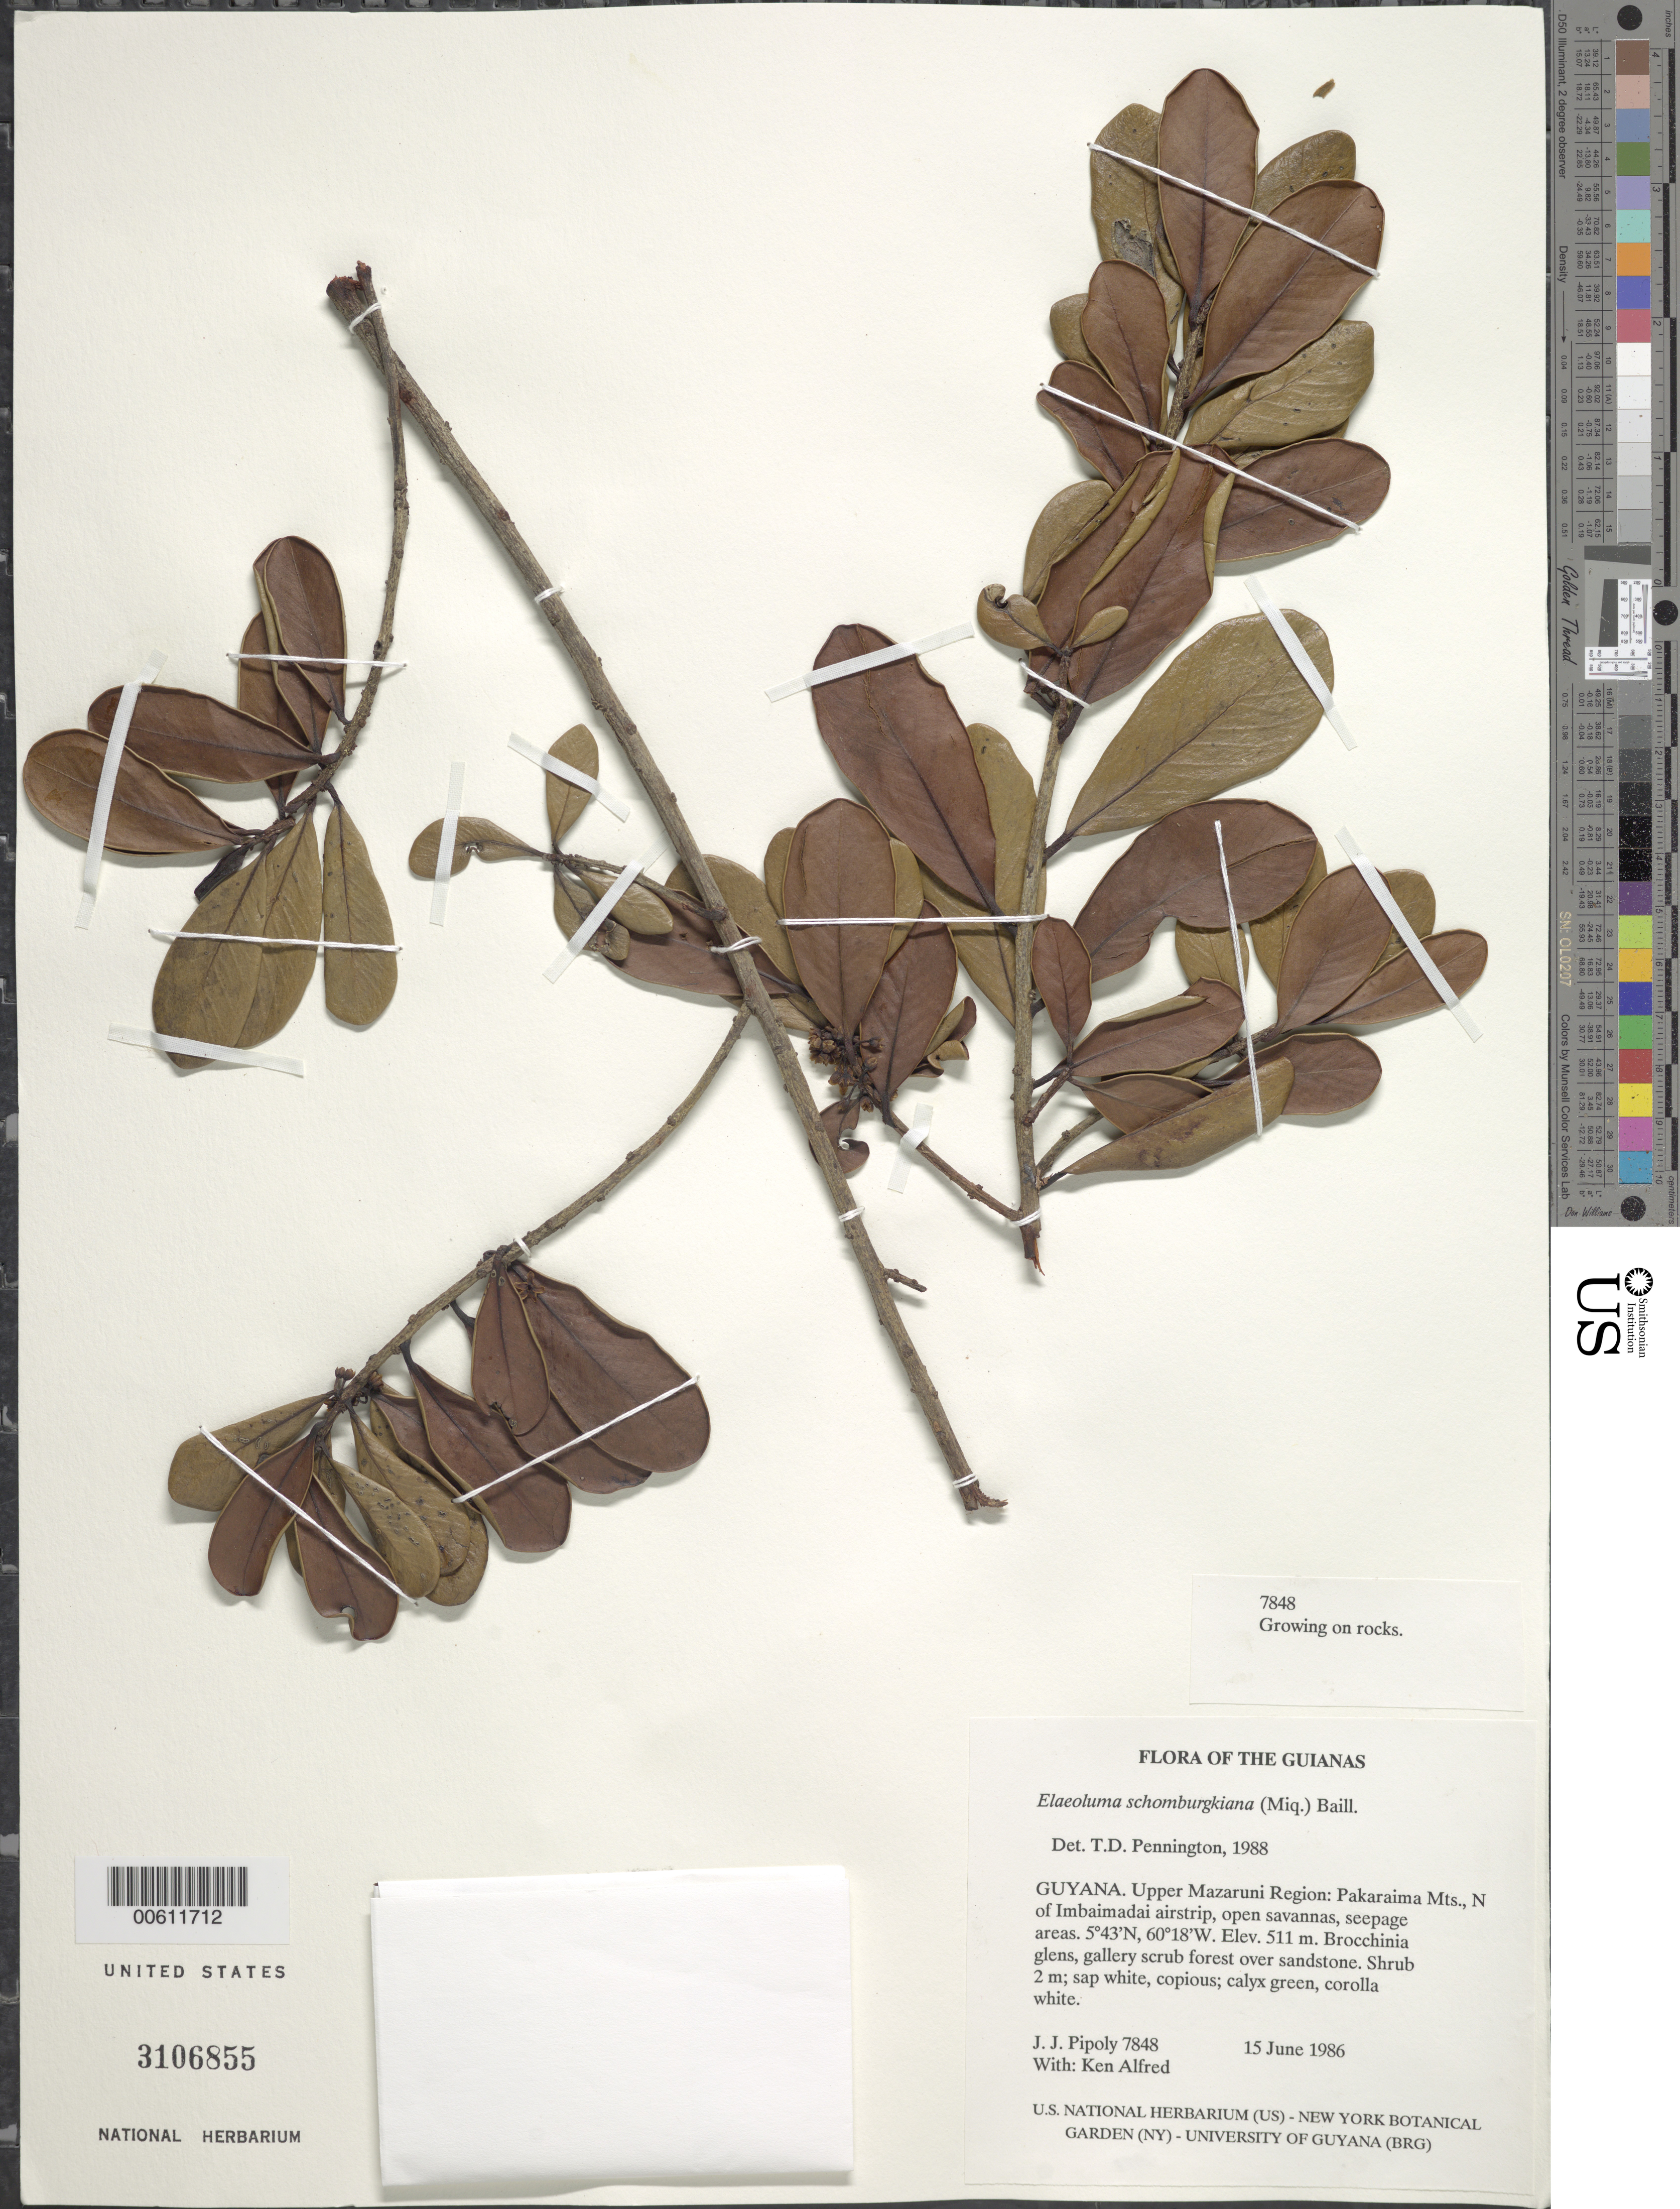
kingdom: Plantae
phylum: Tracheophyta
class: Magnoliopsida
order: Ericales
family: Sapotaceae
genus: Elaeoluma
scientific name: Elaeoluma schomburgkiana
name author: (Miq.) Baill.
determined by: Pennington, T. D., (K)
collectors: J. J. Pipoly & K. Alfred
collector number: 7848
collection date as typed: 15 June 1986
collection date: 1986-06-15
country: Guyana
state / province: Cuyuni-Mazaruni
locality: Pakaraima Mts., N of Imbaimadai airstrip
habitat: Open savannas, seepage areas, Brocchinia glens, gallery scrub forest over sandstone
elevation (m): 511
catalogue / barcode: US 3106855